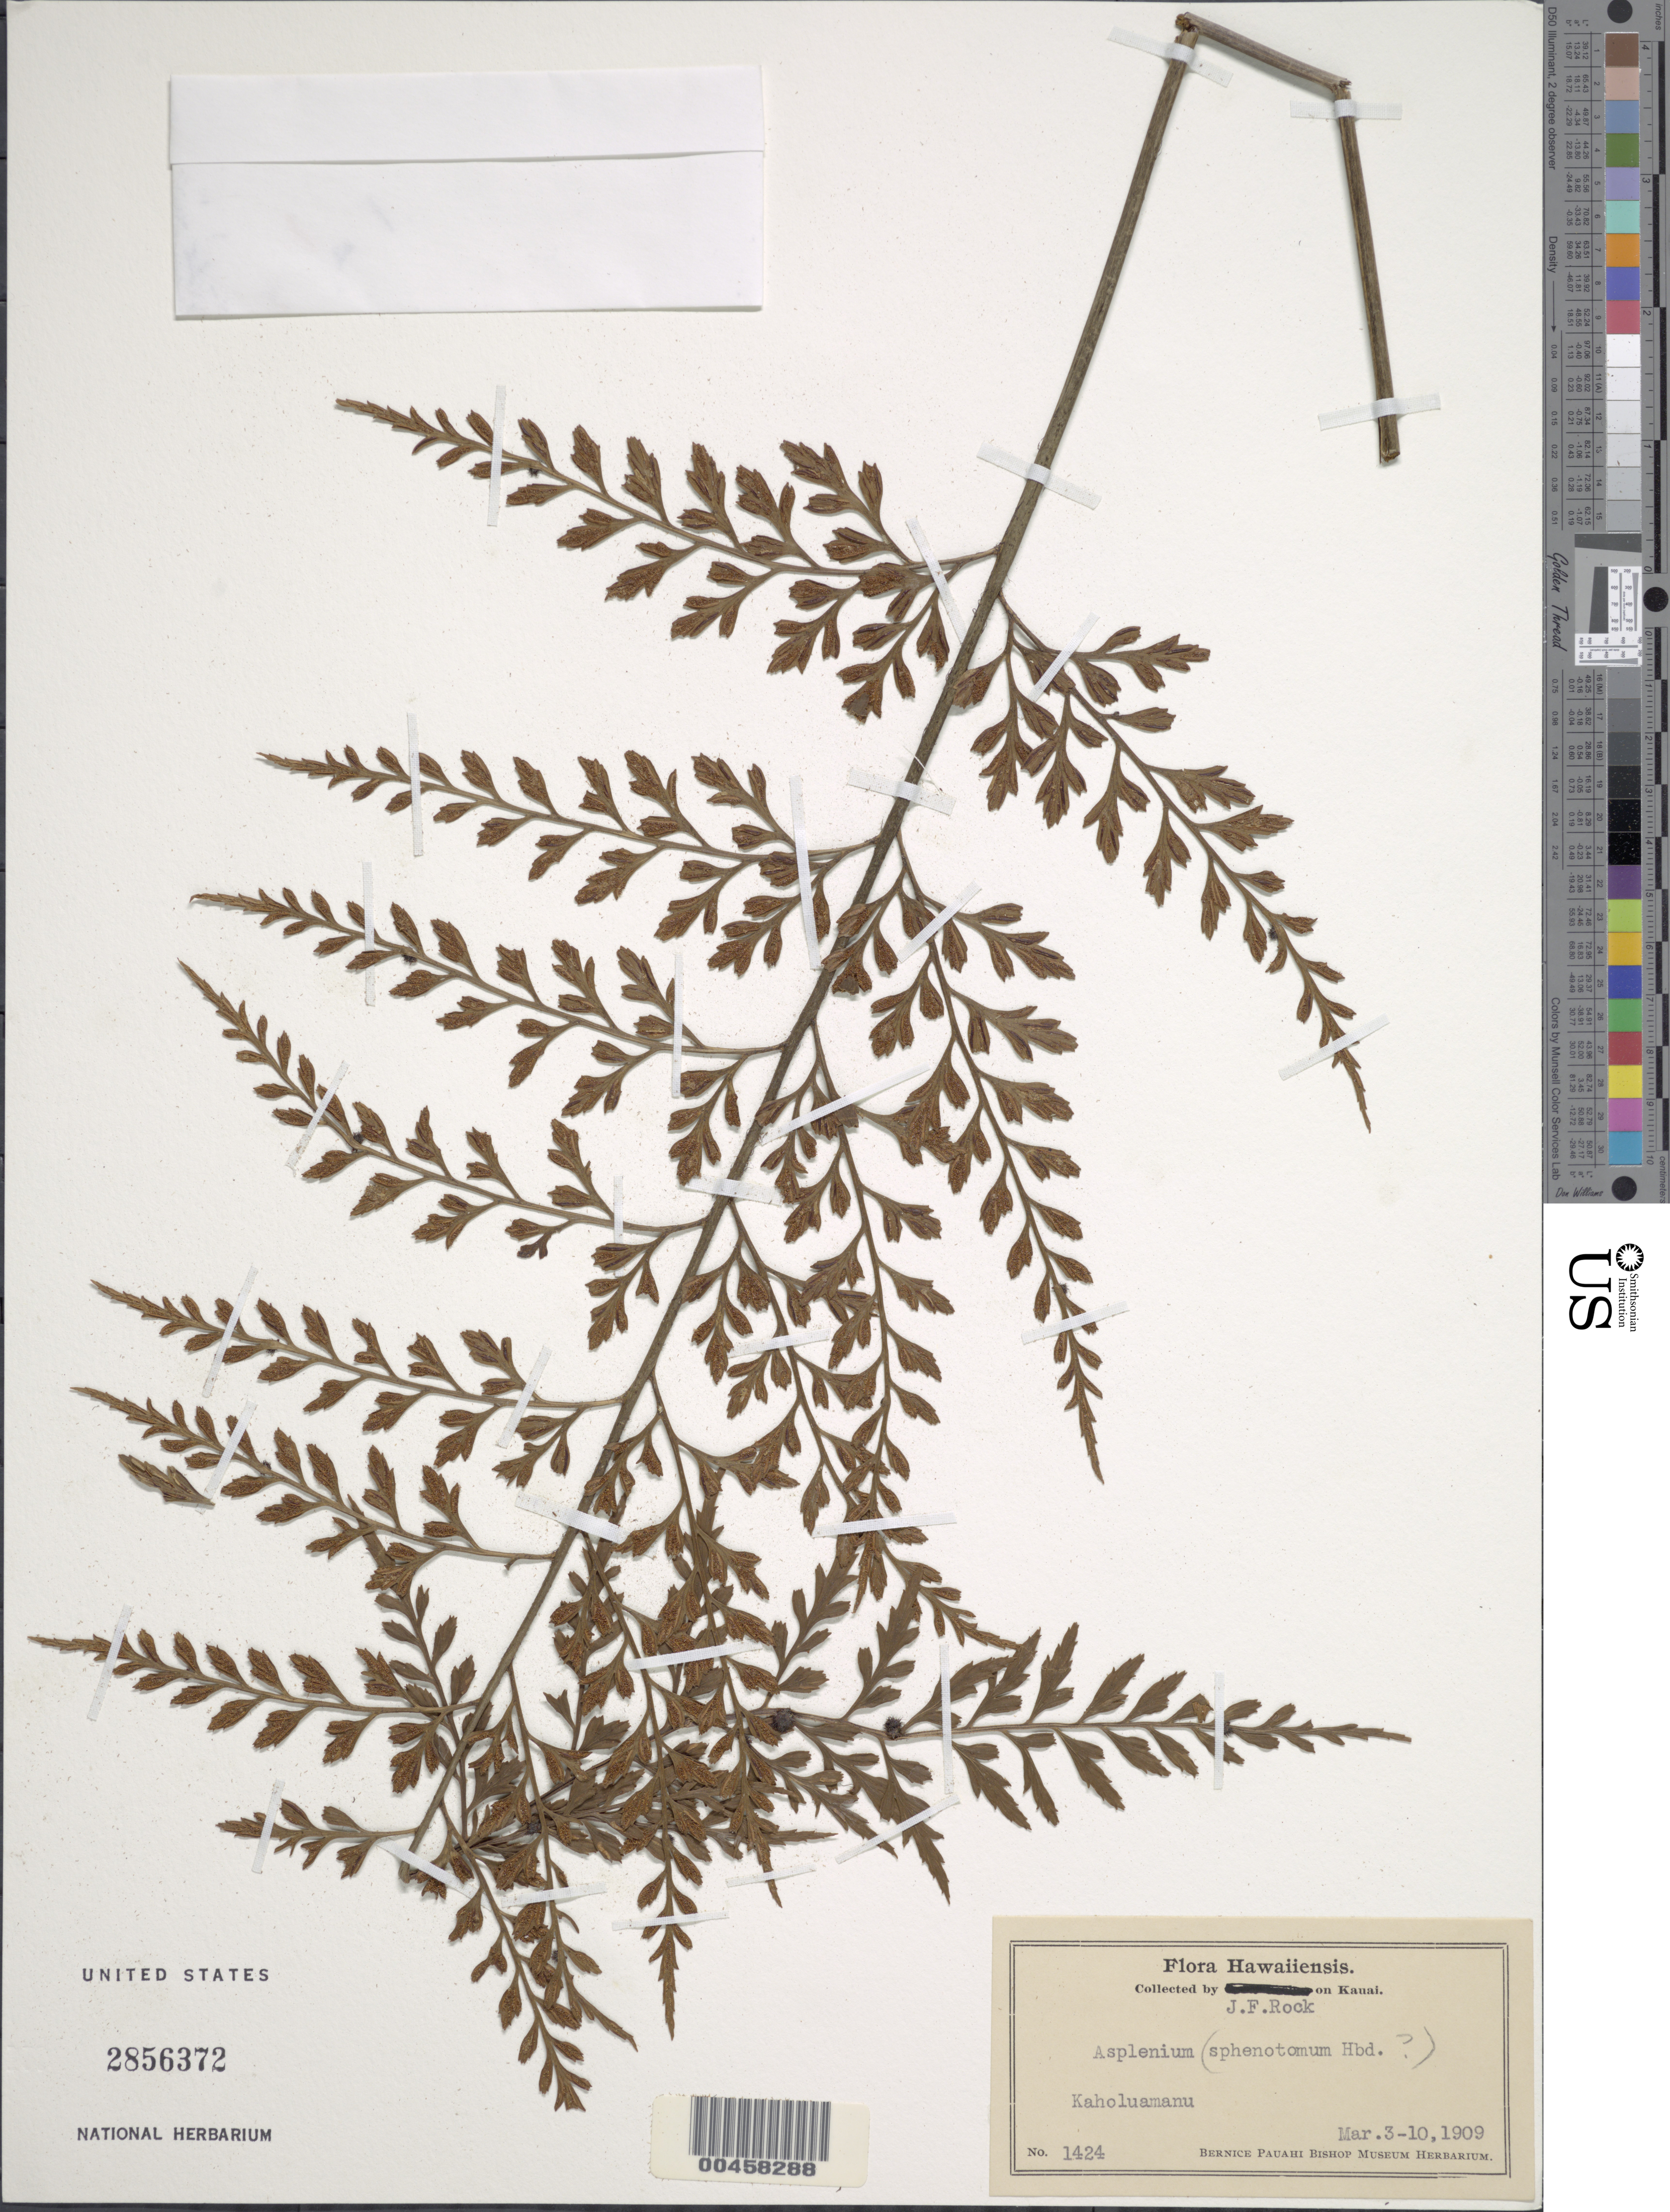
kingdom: Plantae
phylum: Tracheophyta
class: Polypodiopsida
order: Polypodiales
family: Aspleniaceae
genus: Asplenium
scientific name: Asplenium sphenotomum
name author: Hillebr.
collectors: J. F. Rock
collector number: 1424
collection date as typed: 3 Mar 1909 to 10 Mar 1909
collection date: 1909-03-03/1909-03-10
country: United States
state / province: Hawaii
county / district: Kauai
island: Kaua'i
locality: Kaholuamanu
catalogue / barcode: US 2856372